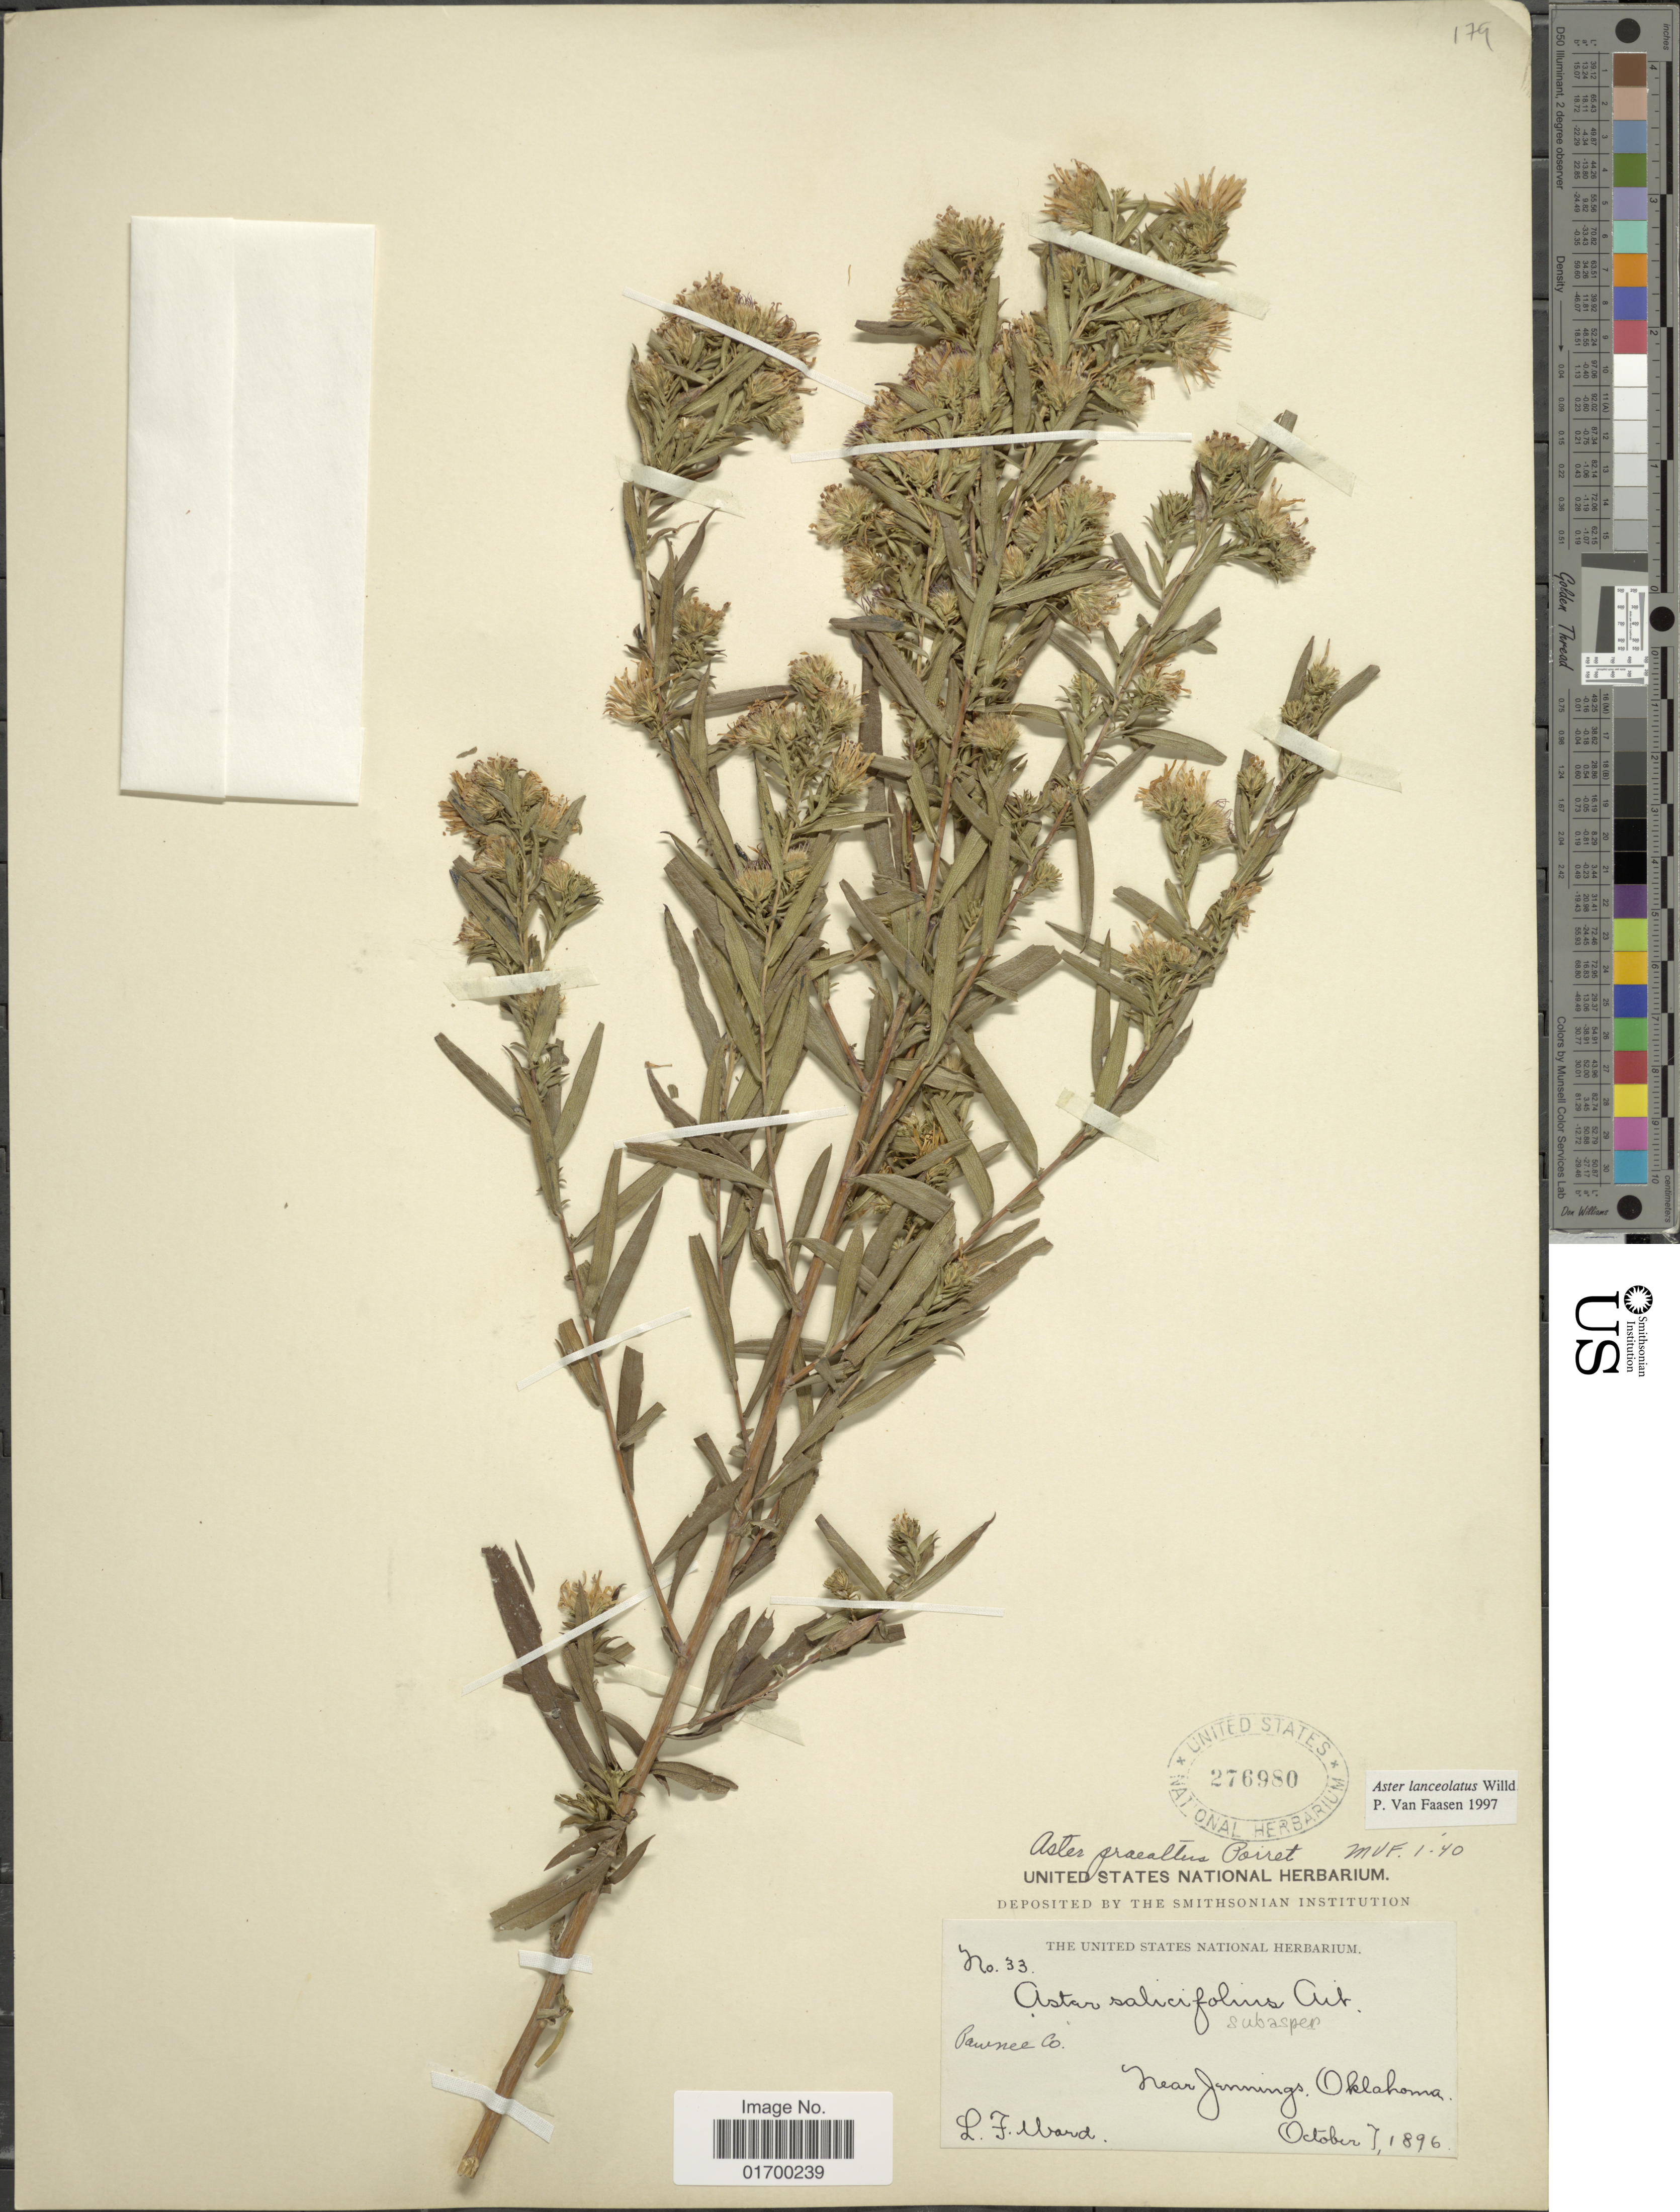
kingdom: Plantae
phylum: Tracheophyta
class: Magnoliopsida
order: Asterales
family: Asteraceae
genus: Symphyotrichum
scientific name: Symphyotrichum lanceolatum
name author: (Willd.) G.L. Nesom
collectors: L. Ward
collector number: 33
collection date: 1896-10-07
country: United States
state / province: Oklahoma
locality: Pawnee Co., Near Jennings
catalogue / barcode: US 276980